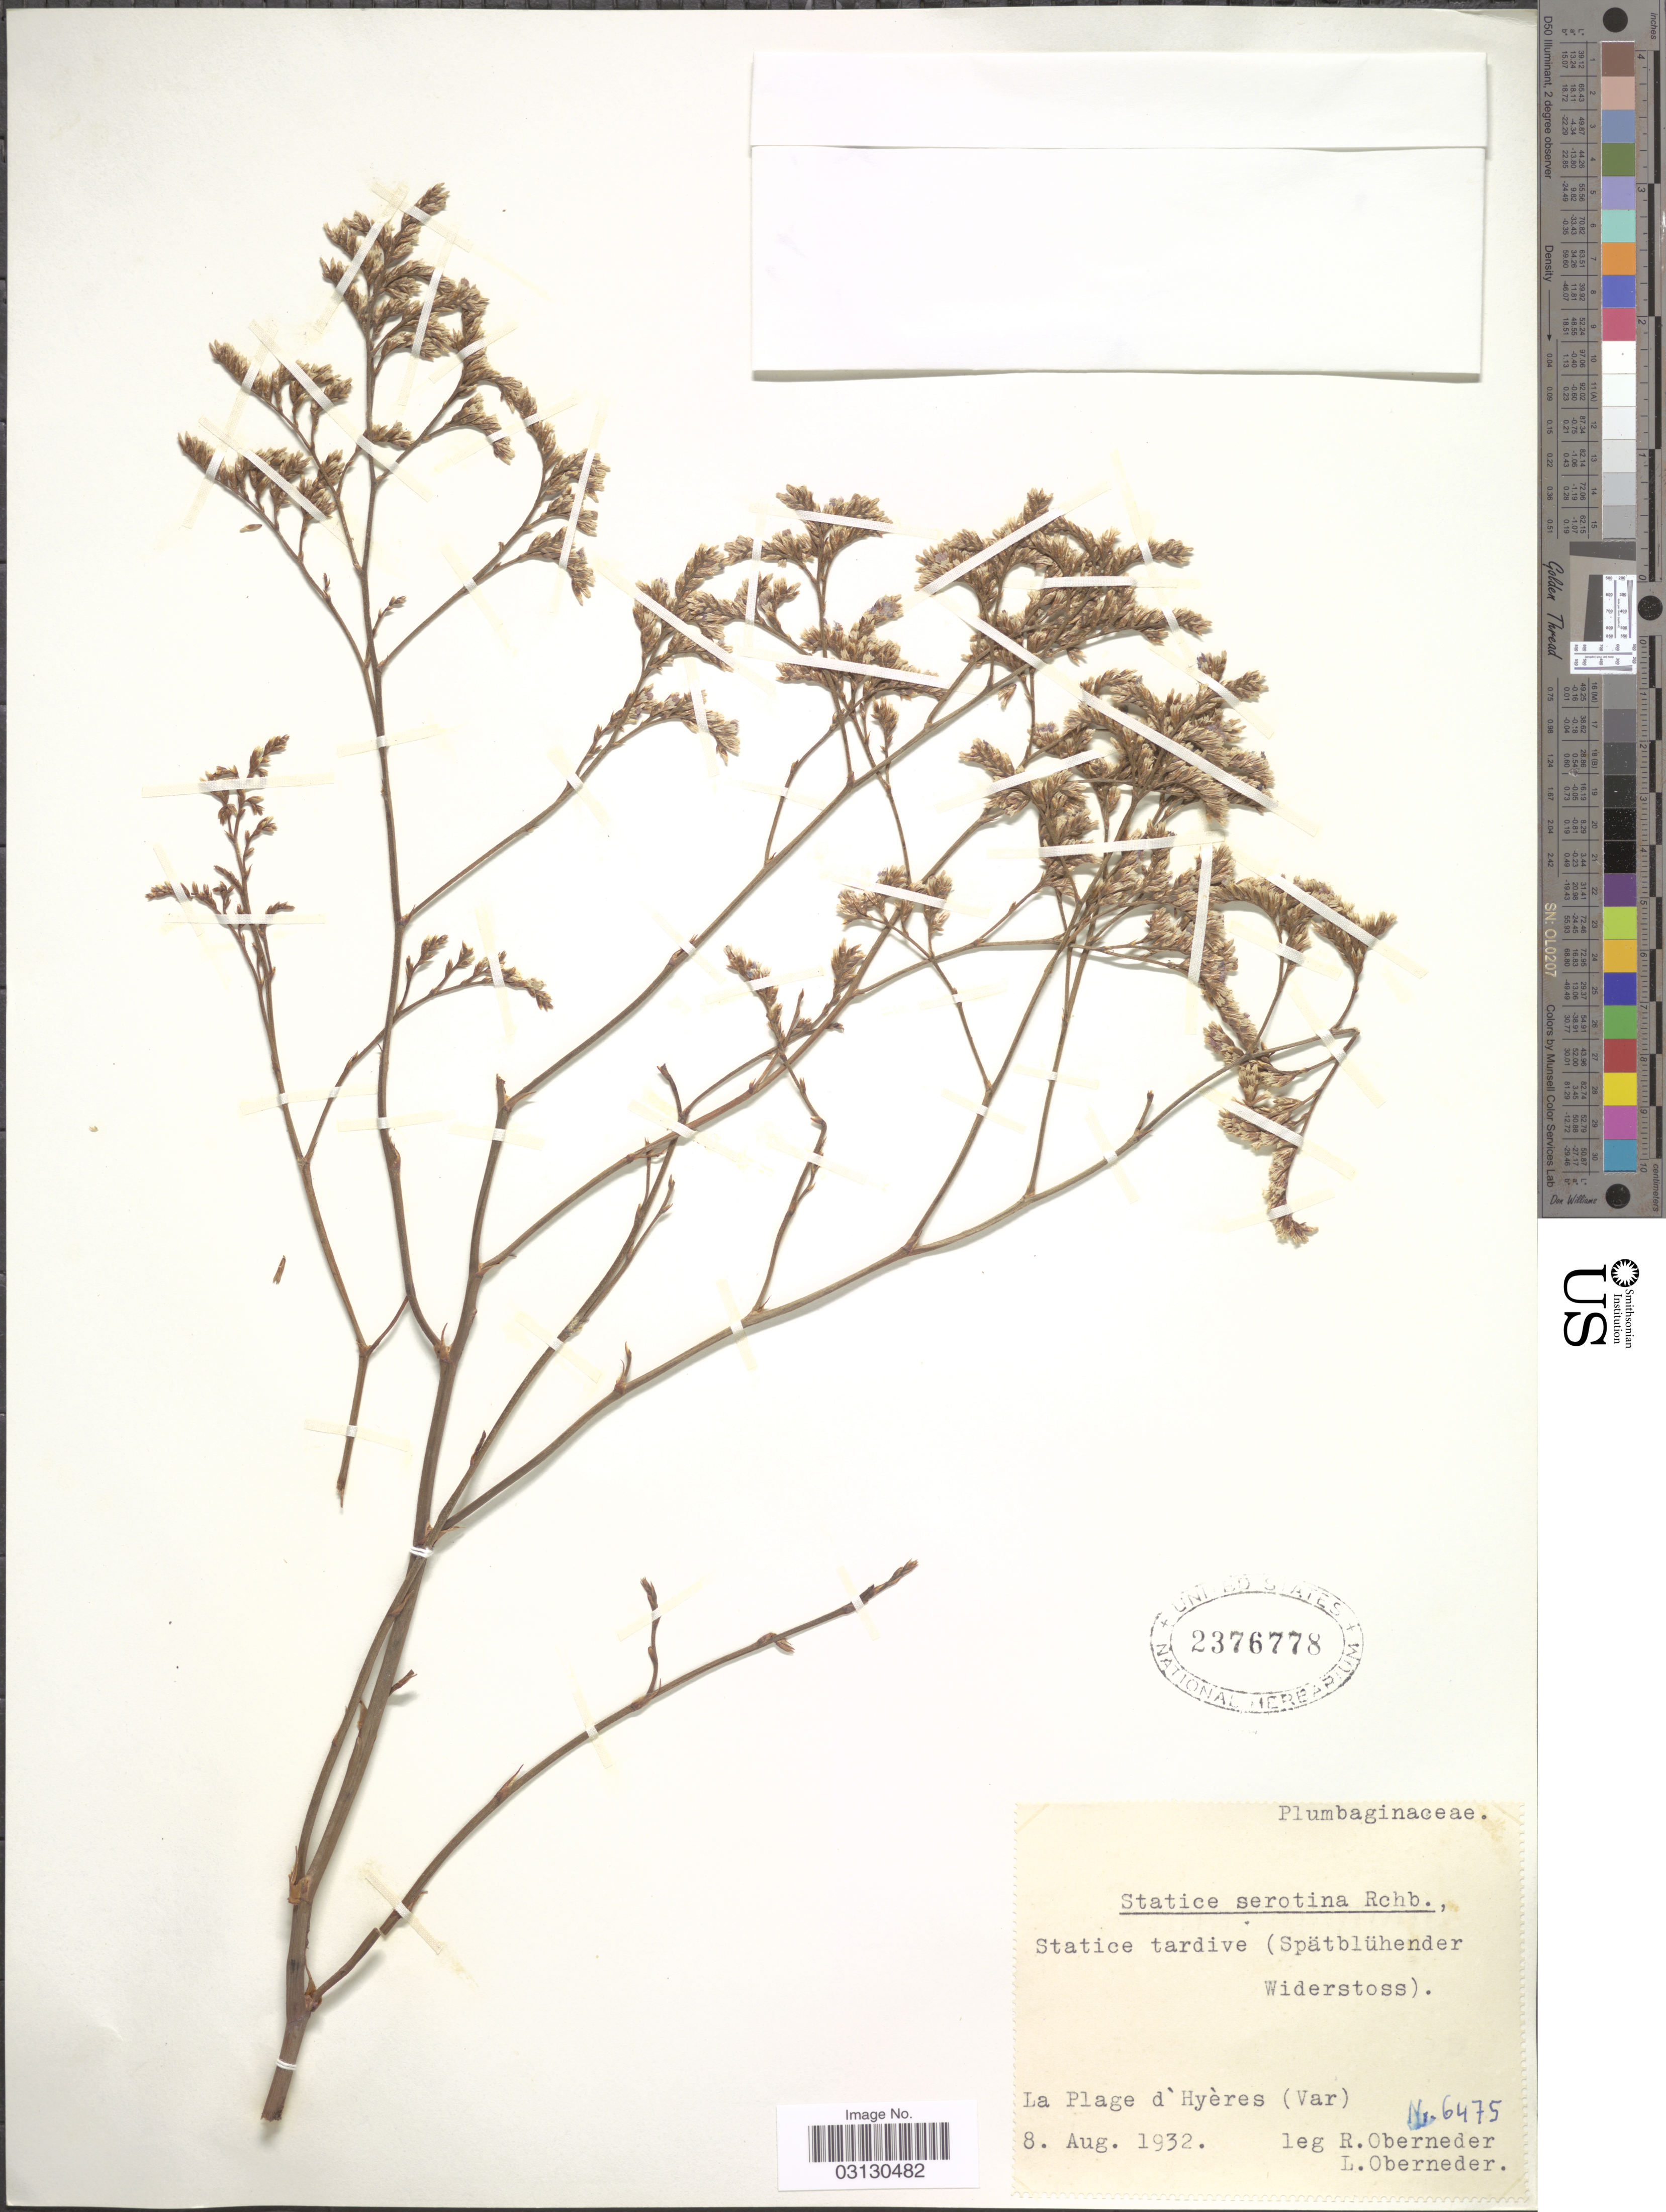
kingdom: Plantae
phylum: Tracheophyta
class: Magnoliopsida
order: Caryophyllales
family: Plumbaginaceae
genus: Limonium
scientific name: Limonium serotinum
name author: (Rchb.) Pignatti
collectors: R. Oberneder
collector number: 6475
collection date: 1932-08-08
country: France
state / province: Provence-Alpes-Côte d'Azur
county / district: Var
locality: La Plage d'Hyères (Var).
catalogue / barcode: US 2376778